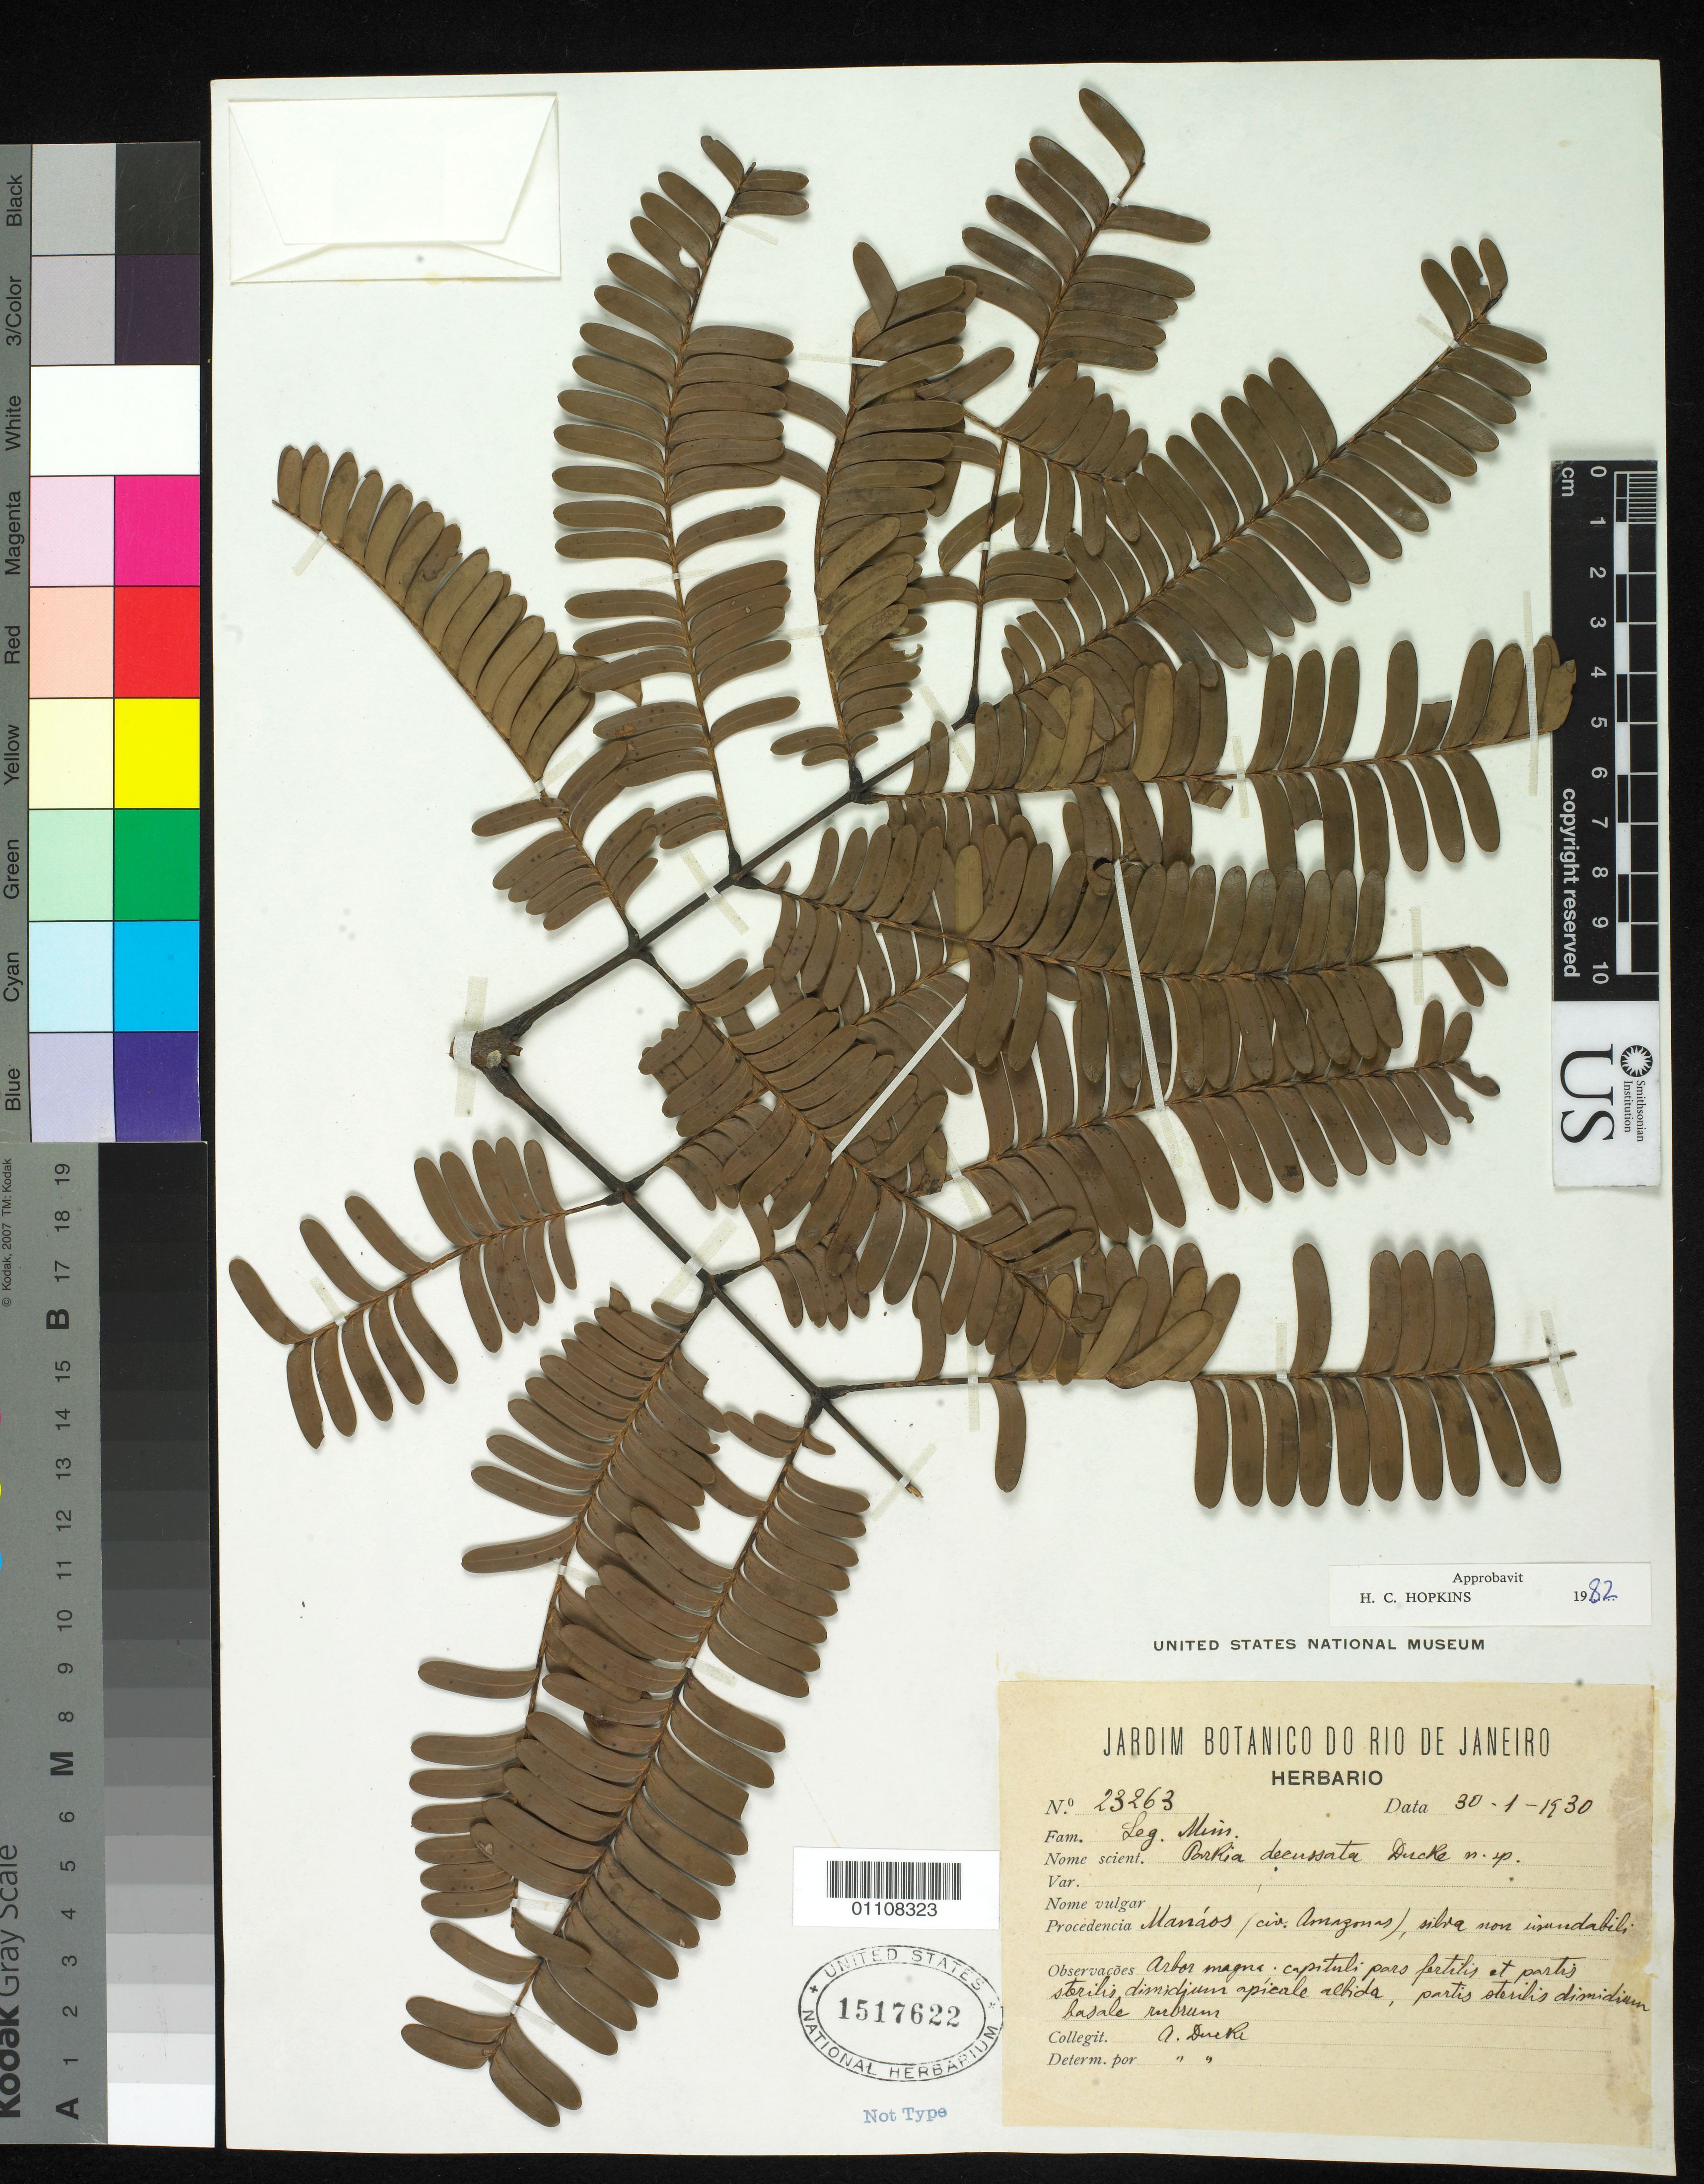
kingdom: Plantae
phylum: Tracheophyta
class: Magnoliopsida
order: Fabales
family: Fabaceae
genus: Parkia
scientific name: Parkia decussata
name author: Ducke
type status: Syntype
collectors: A. Ducke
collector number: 23263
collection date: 1930-01-30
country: Brazil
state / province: Amazonas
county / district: Manaos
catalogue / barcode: US 1517622